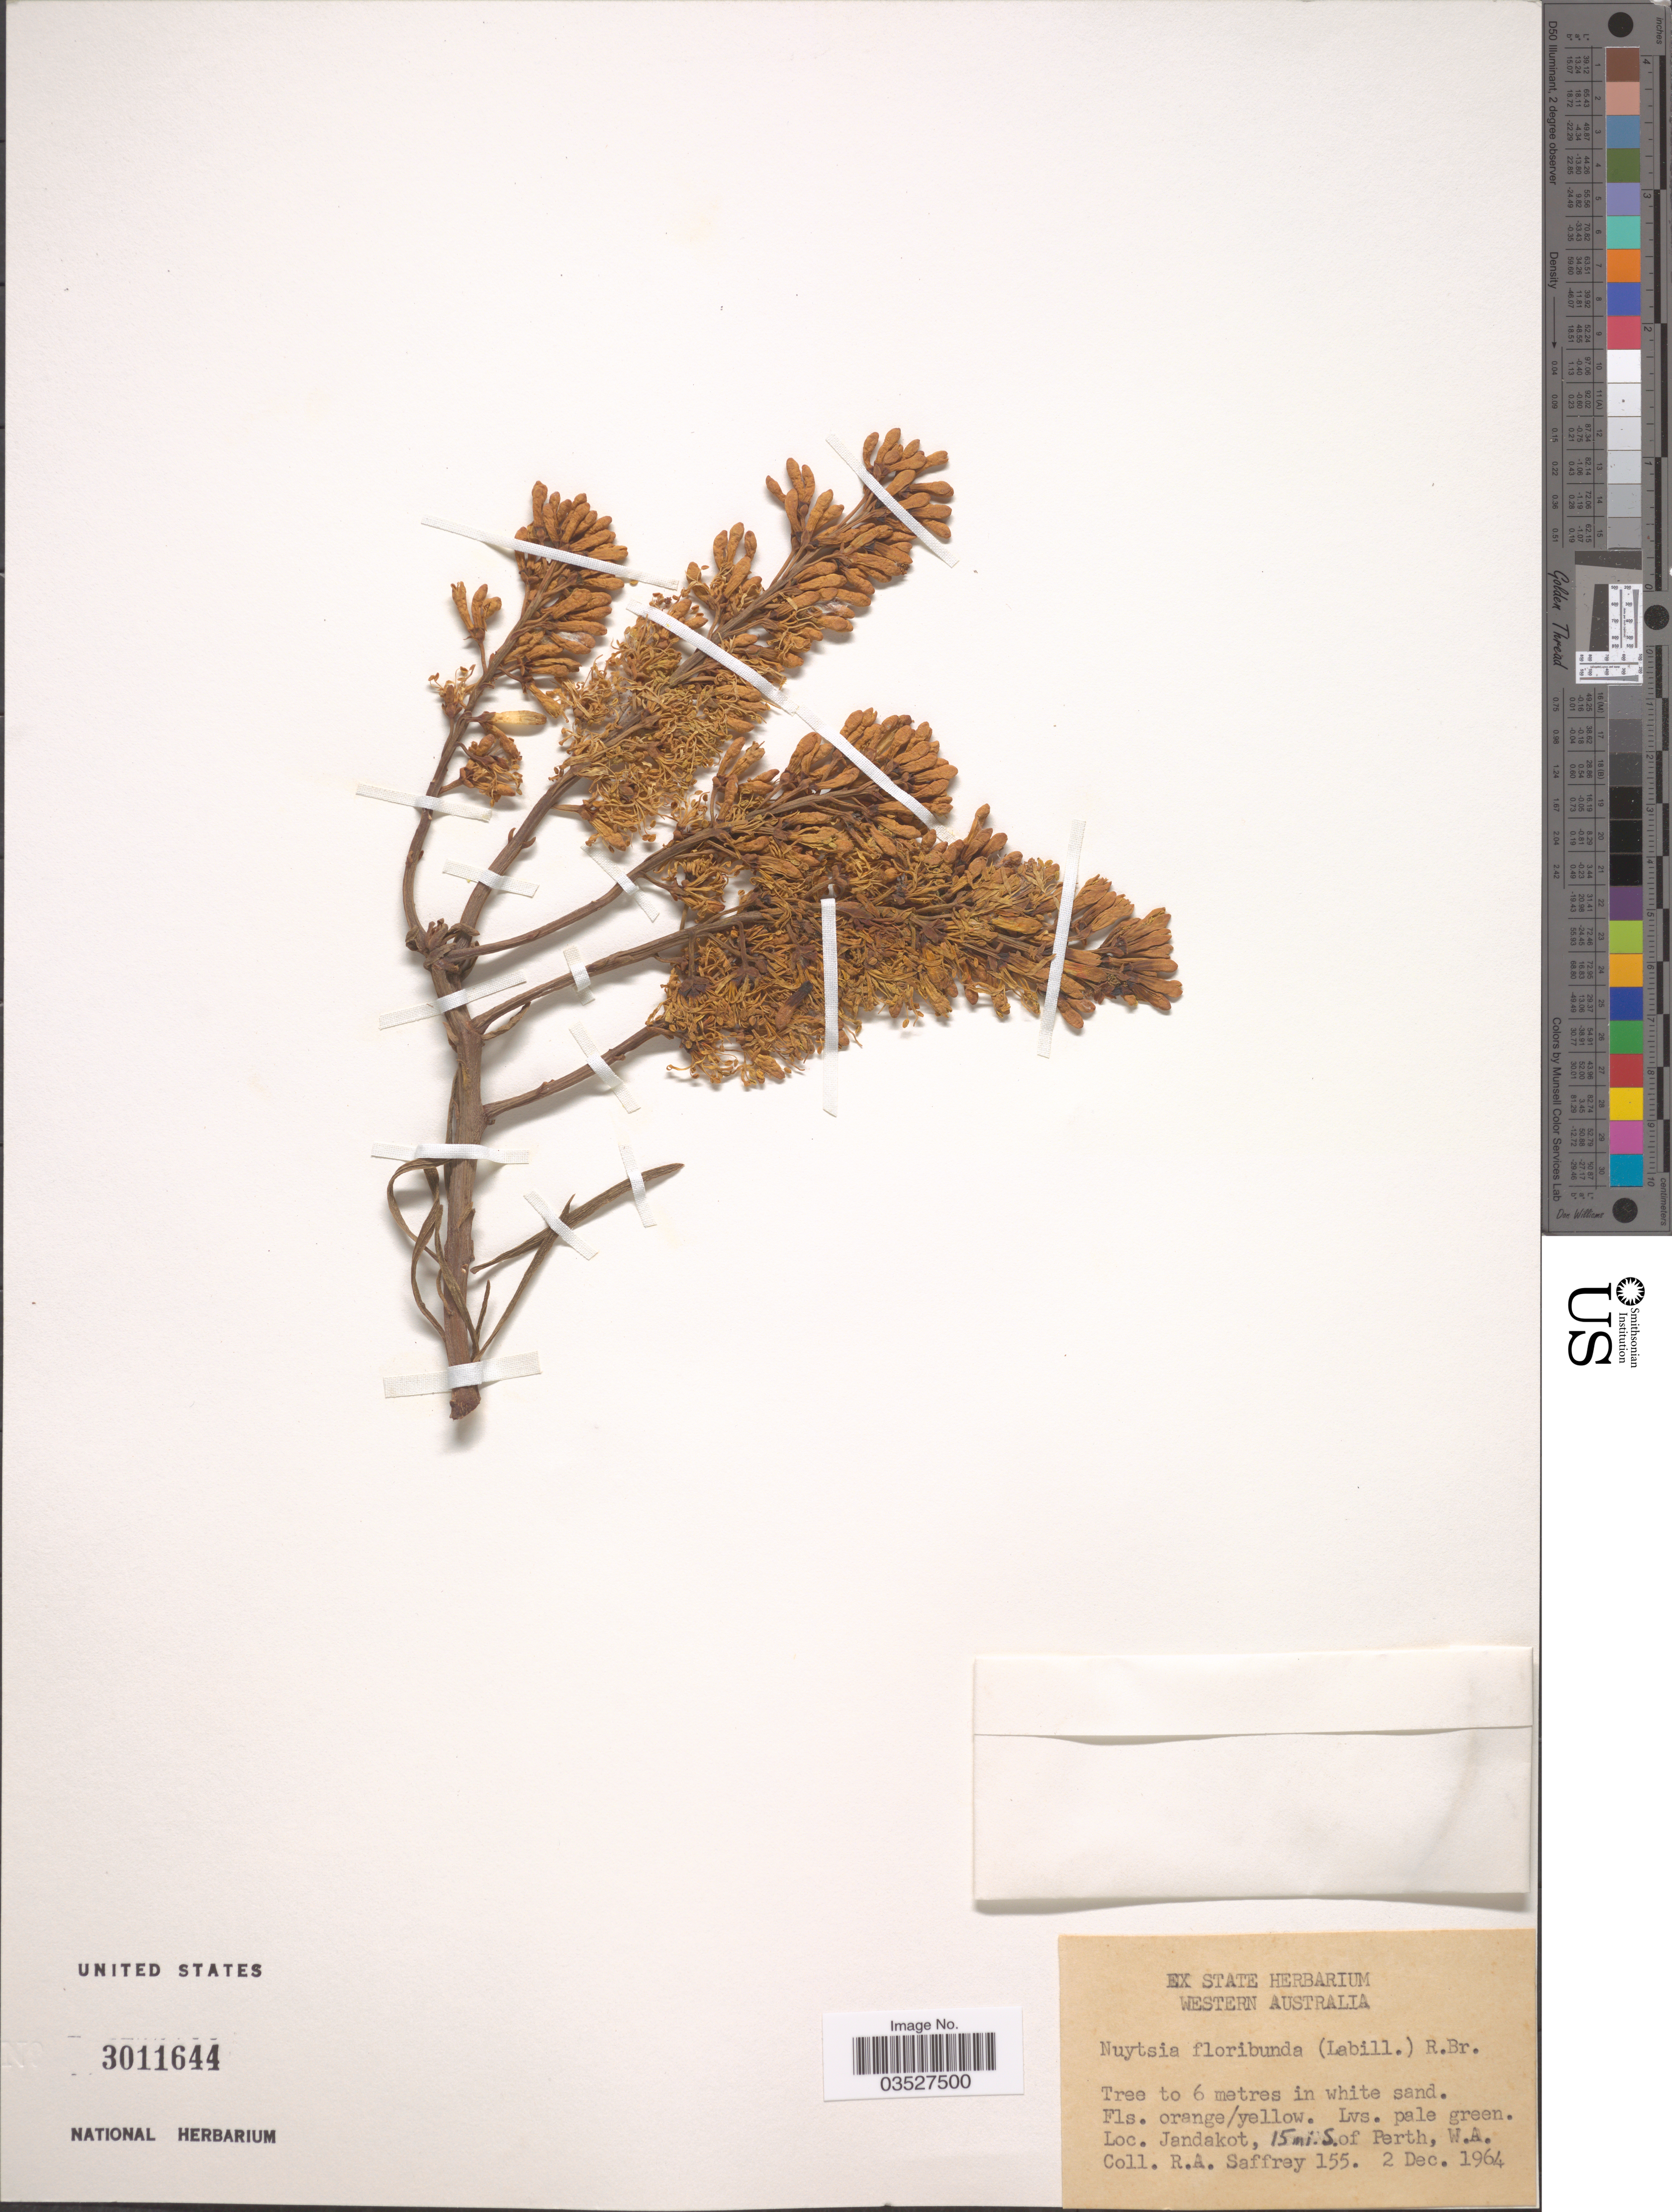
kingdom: Plantae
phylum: Tracheophyta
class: Magnoliopsida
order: Santalales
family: Loranthaceae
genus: Nuytsia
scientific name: Nuytsia floribunda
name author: (Labill.) R. Br. ex G. Don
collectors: R. Saffrey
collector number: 155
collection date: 1964-12-02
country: Australia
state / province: Western Australia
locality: Jandakot, 15 mi. S. of Perth.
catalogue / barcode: US 3011644